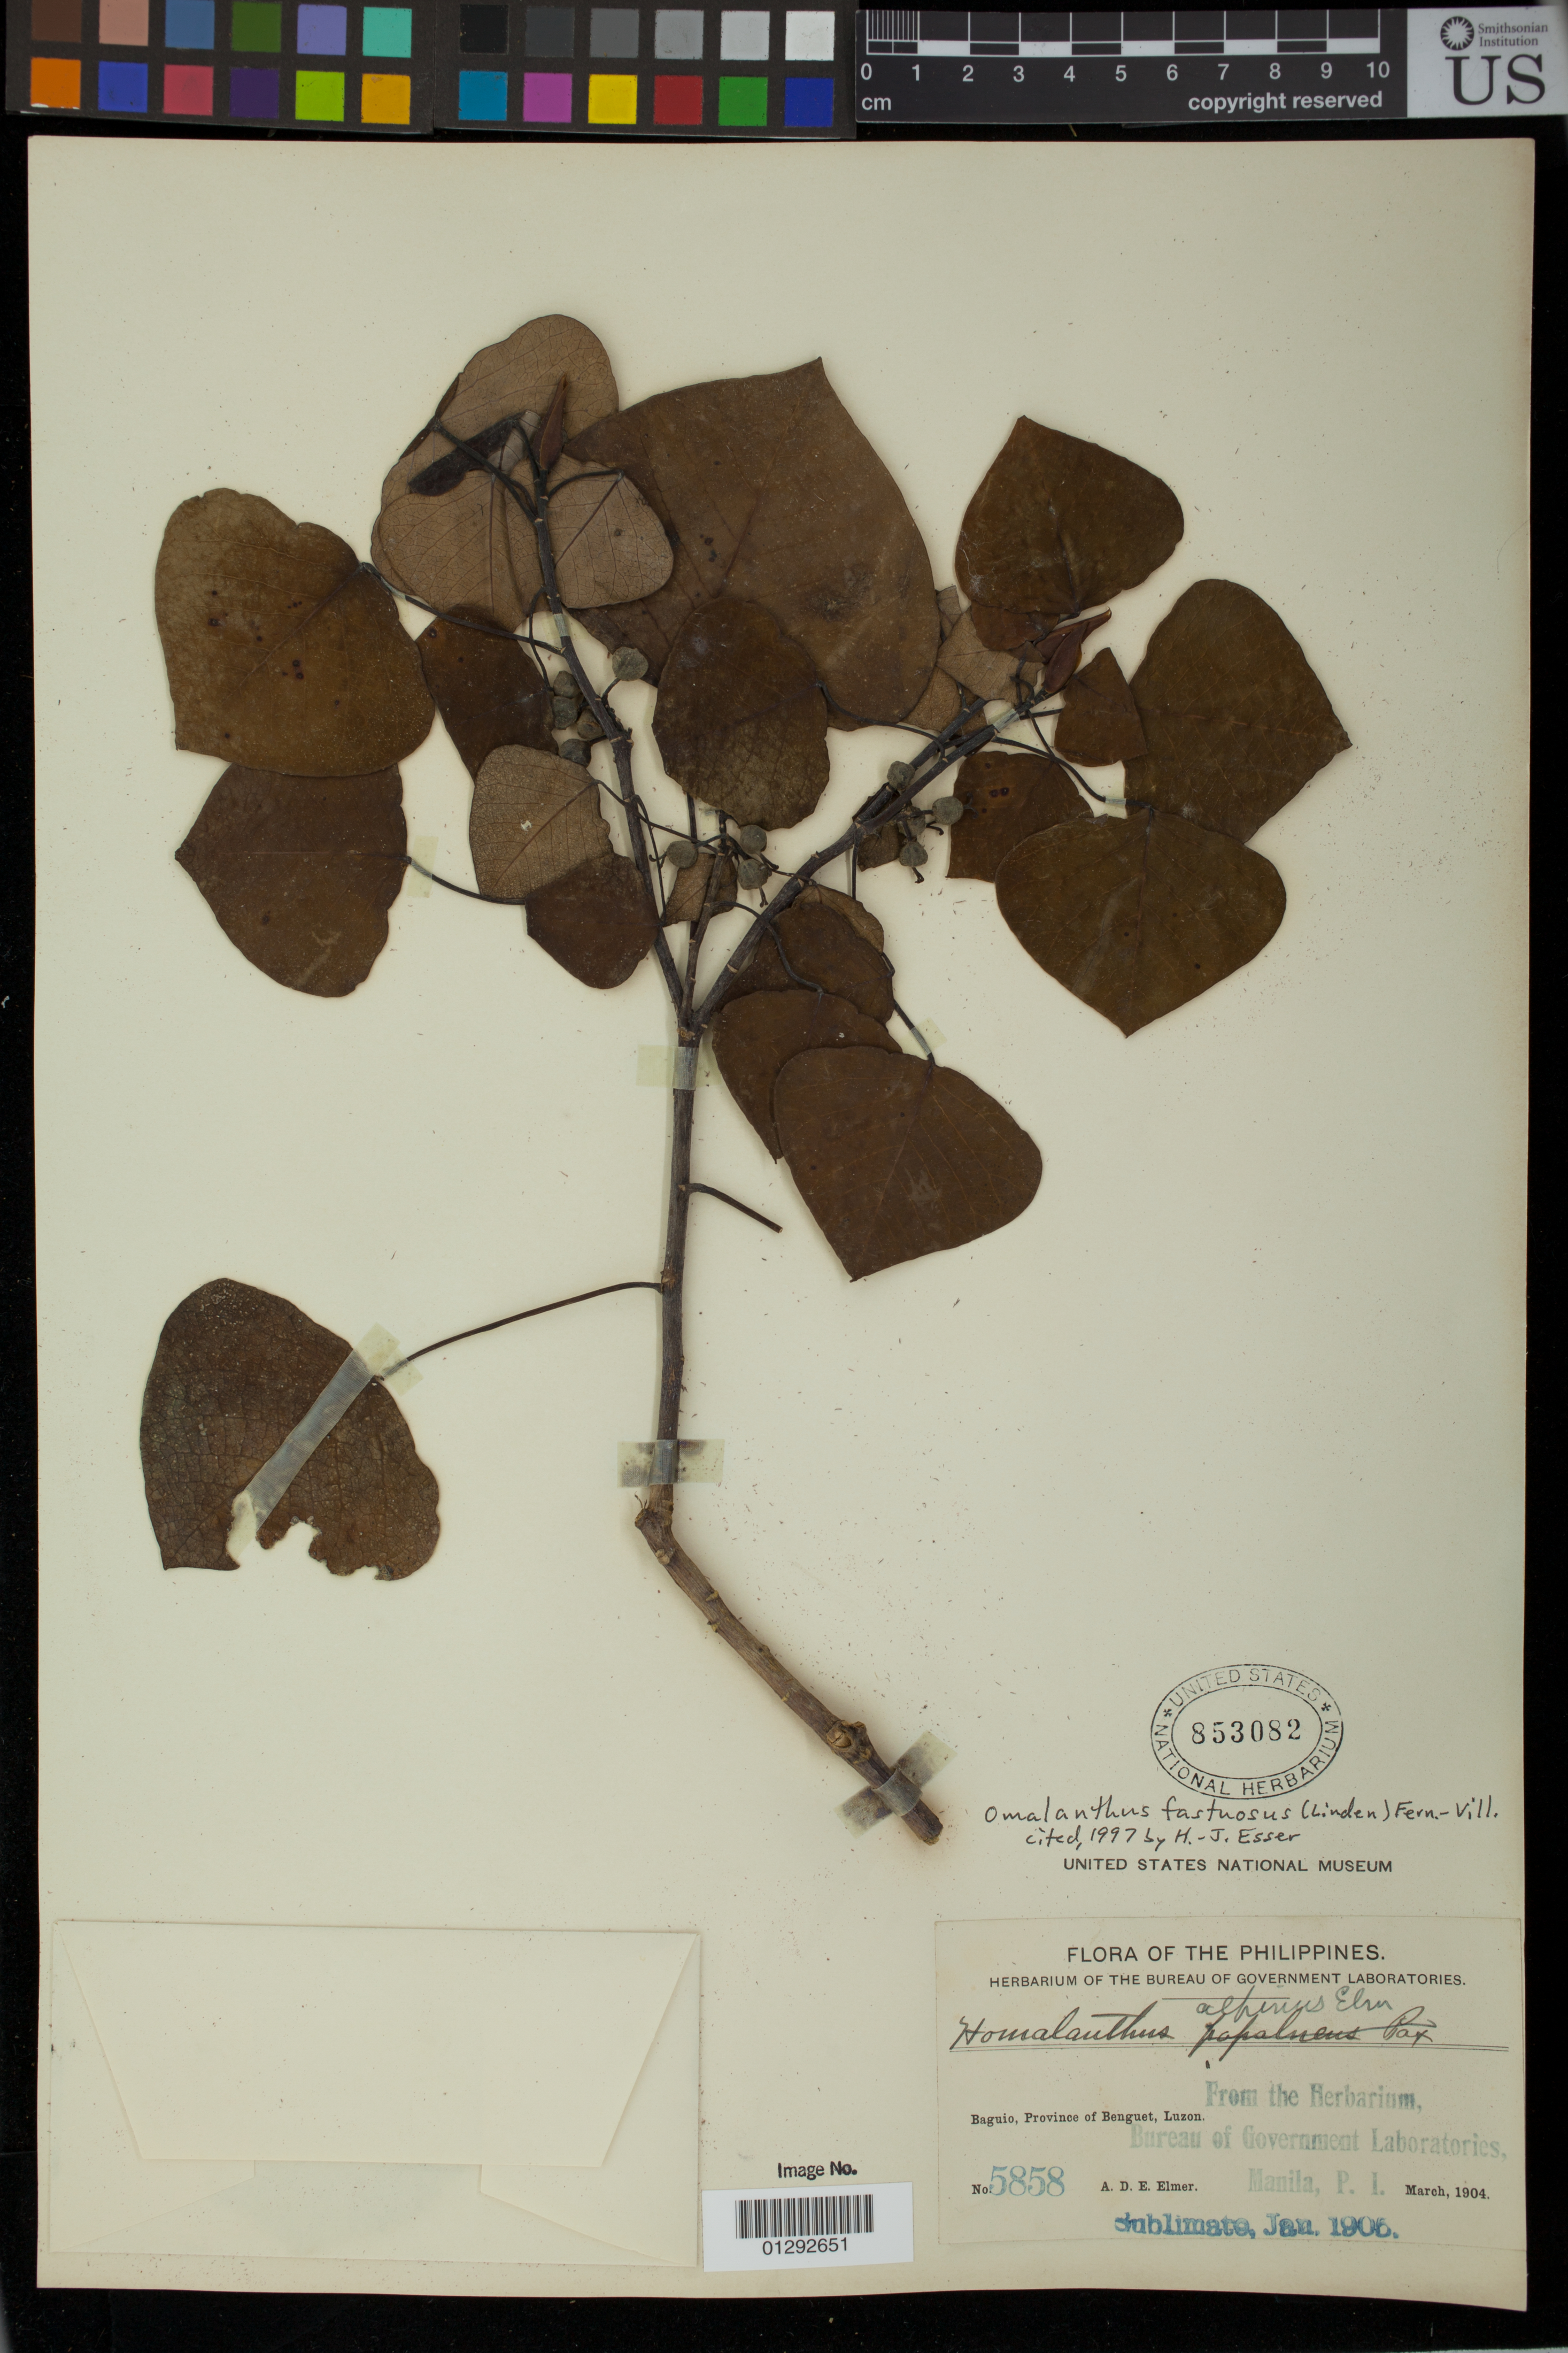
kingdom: Plantae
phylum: Tracheophyta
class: Magnoliopsida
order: Malpighiales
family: Euphorbiaceae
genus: Omalanthus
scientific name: Omalanthus fastuosus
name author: Fern.-Vill.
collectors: A. D. E. Elmer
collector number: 5858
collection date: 1904-03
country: Philippines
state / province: Cordillera (Administrative Region)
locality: Baguio, Province of Benguet, Luzon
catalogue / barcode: US 853082